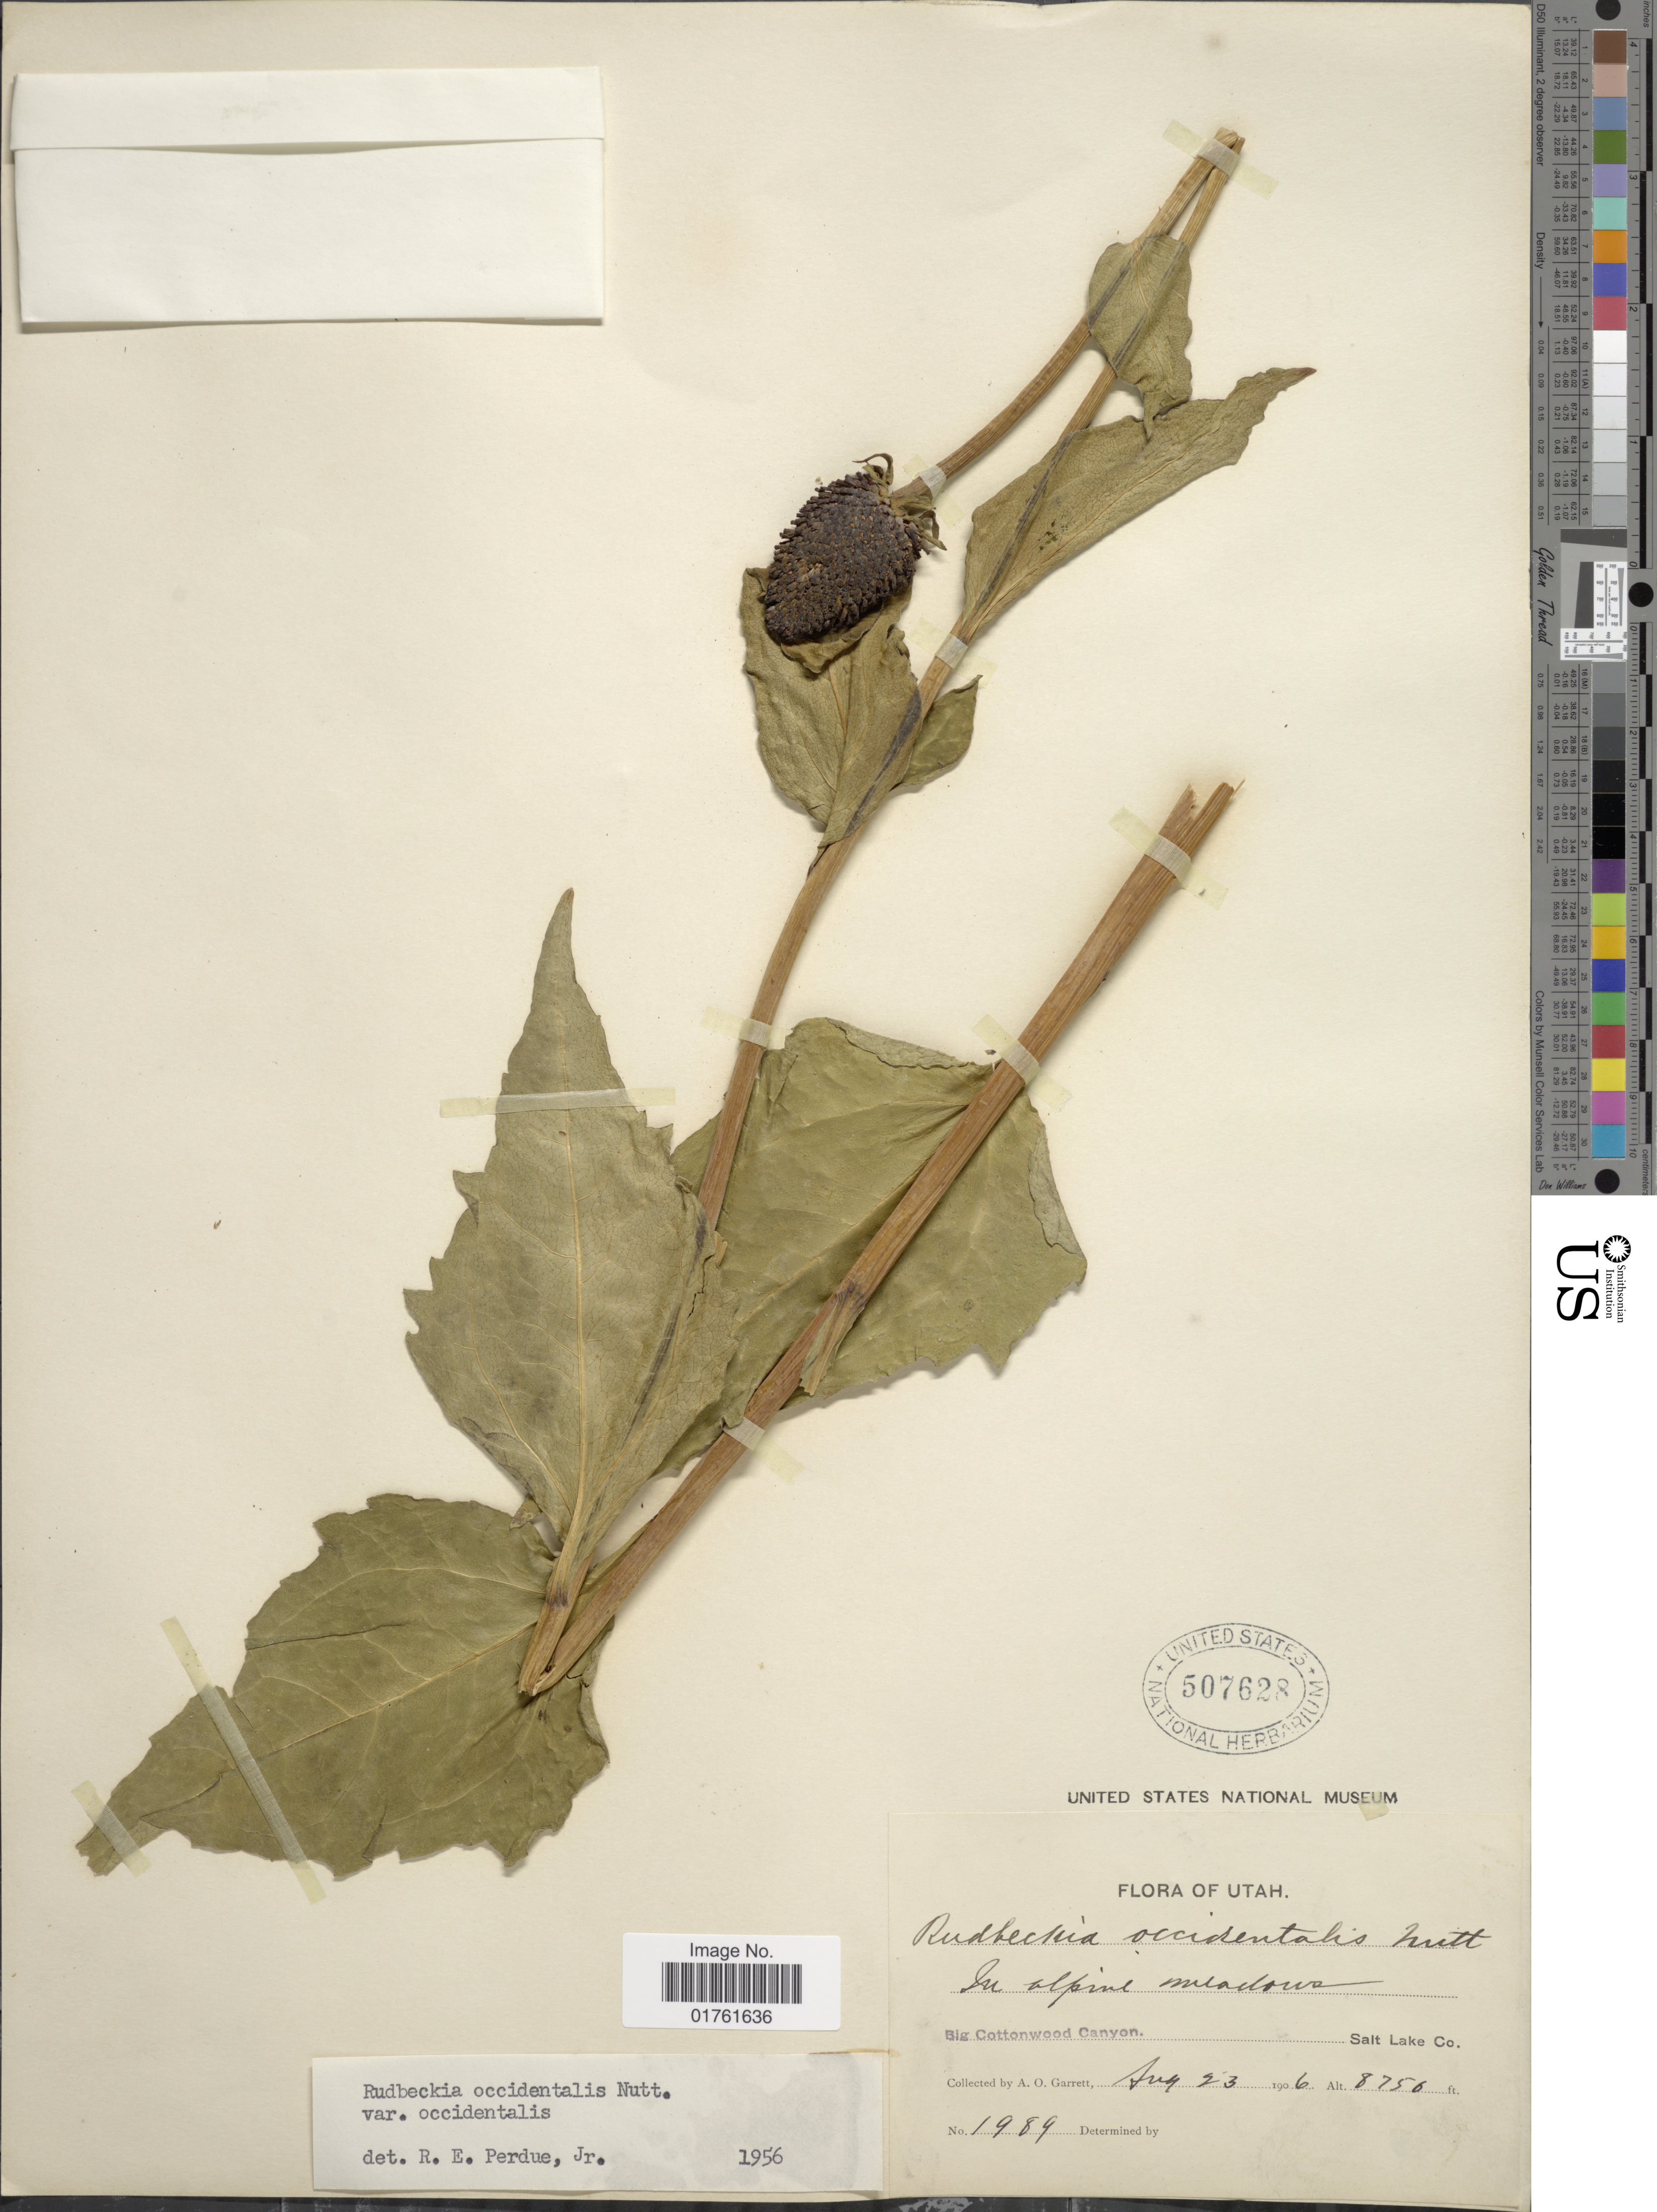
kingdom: Plantae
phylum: Tracheophyta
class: Magnoliopsida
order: Asterales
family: Asteraceae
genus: Rudbeckia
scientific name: Rudbeckia occidentalis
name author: Nutt.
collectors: A. O. Garrett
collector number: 1989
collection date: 1906-08-23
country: United States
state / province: Utah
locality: In alpine meadow, Big Cottonwood Canyon, Salt Lake Co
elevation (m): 2669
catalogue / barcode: US 507628